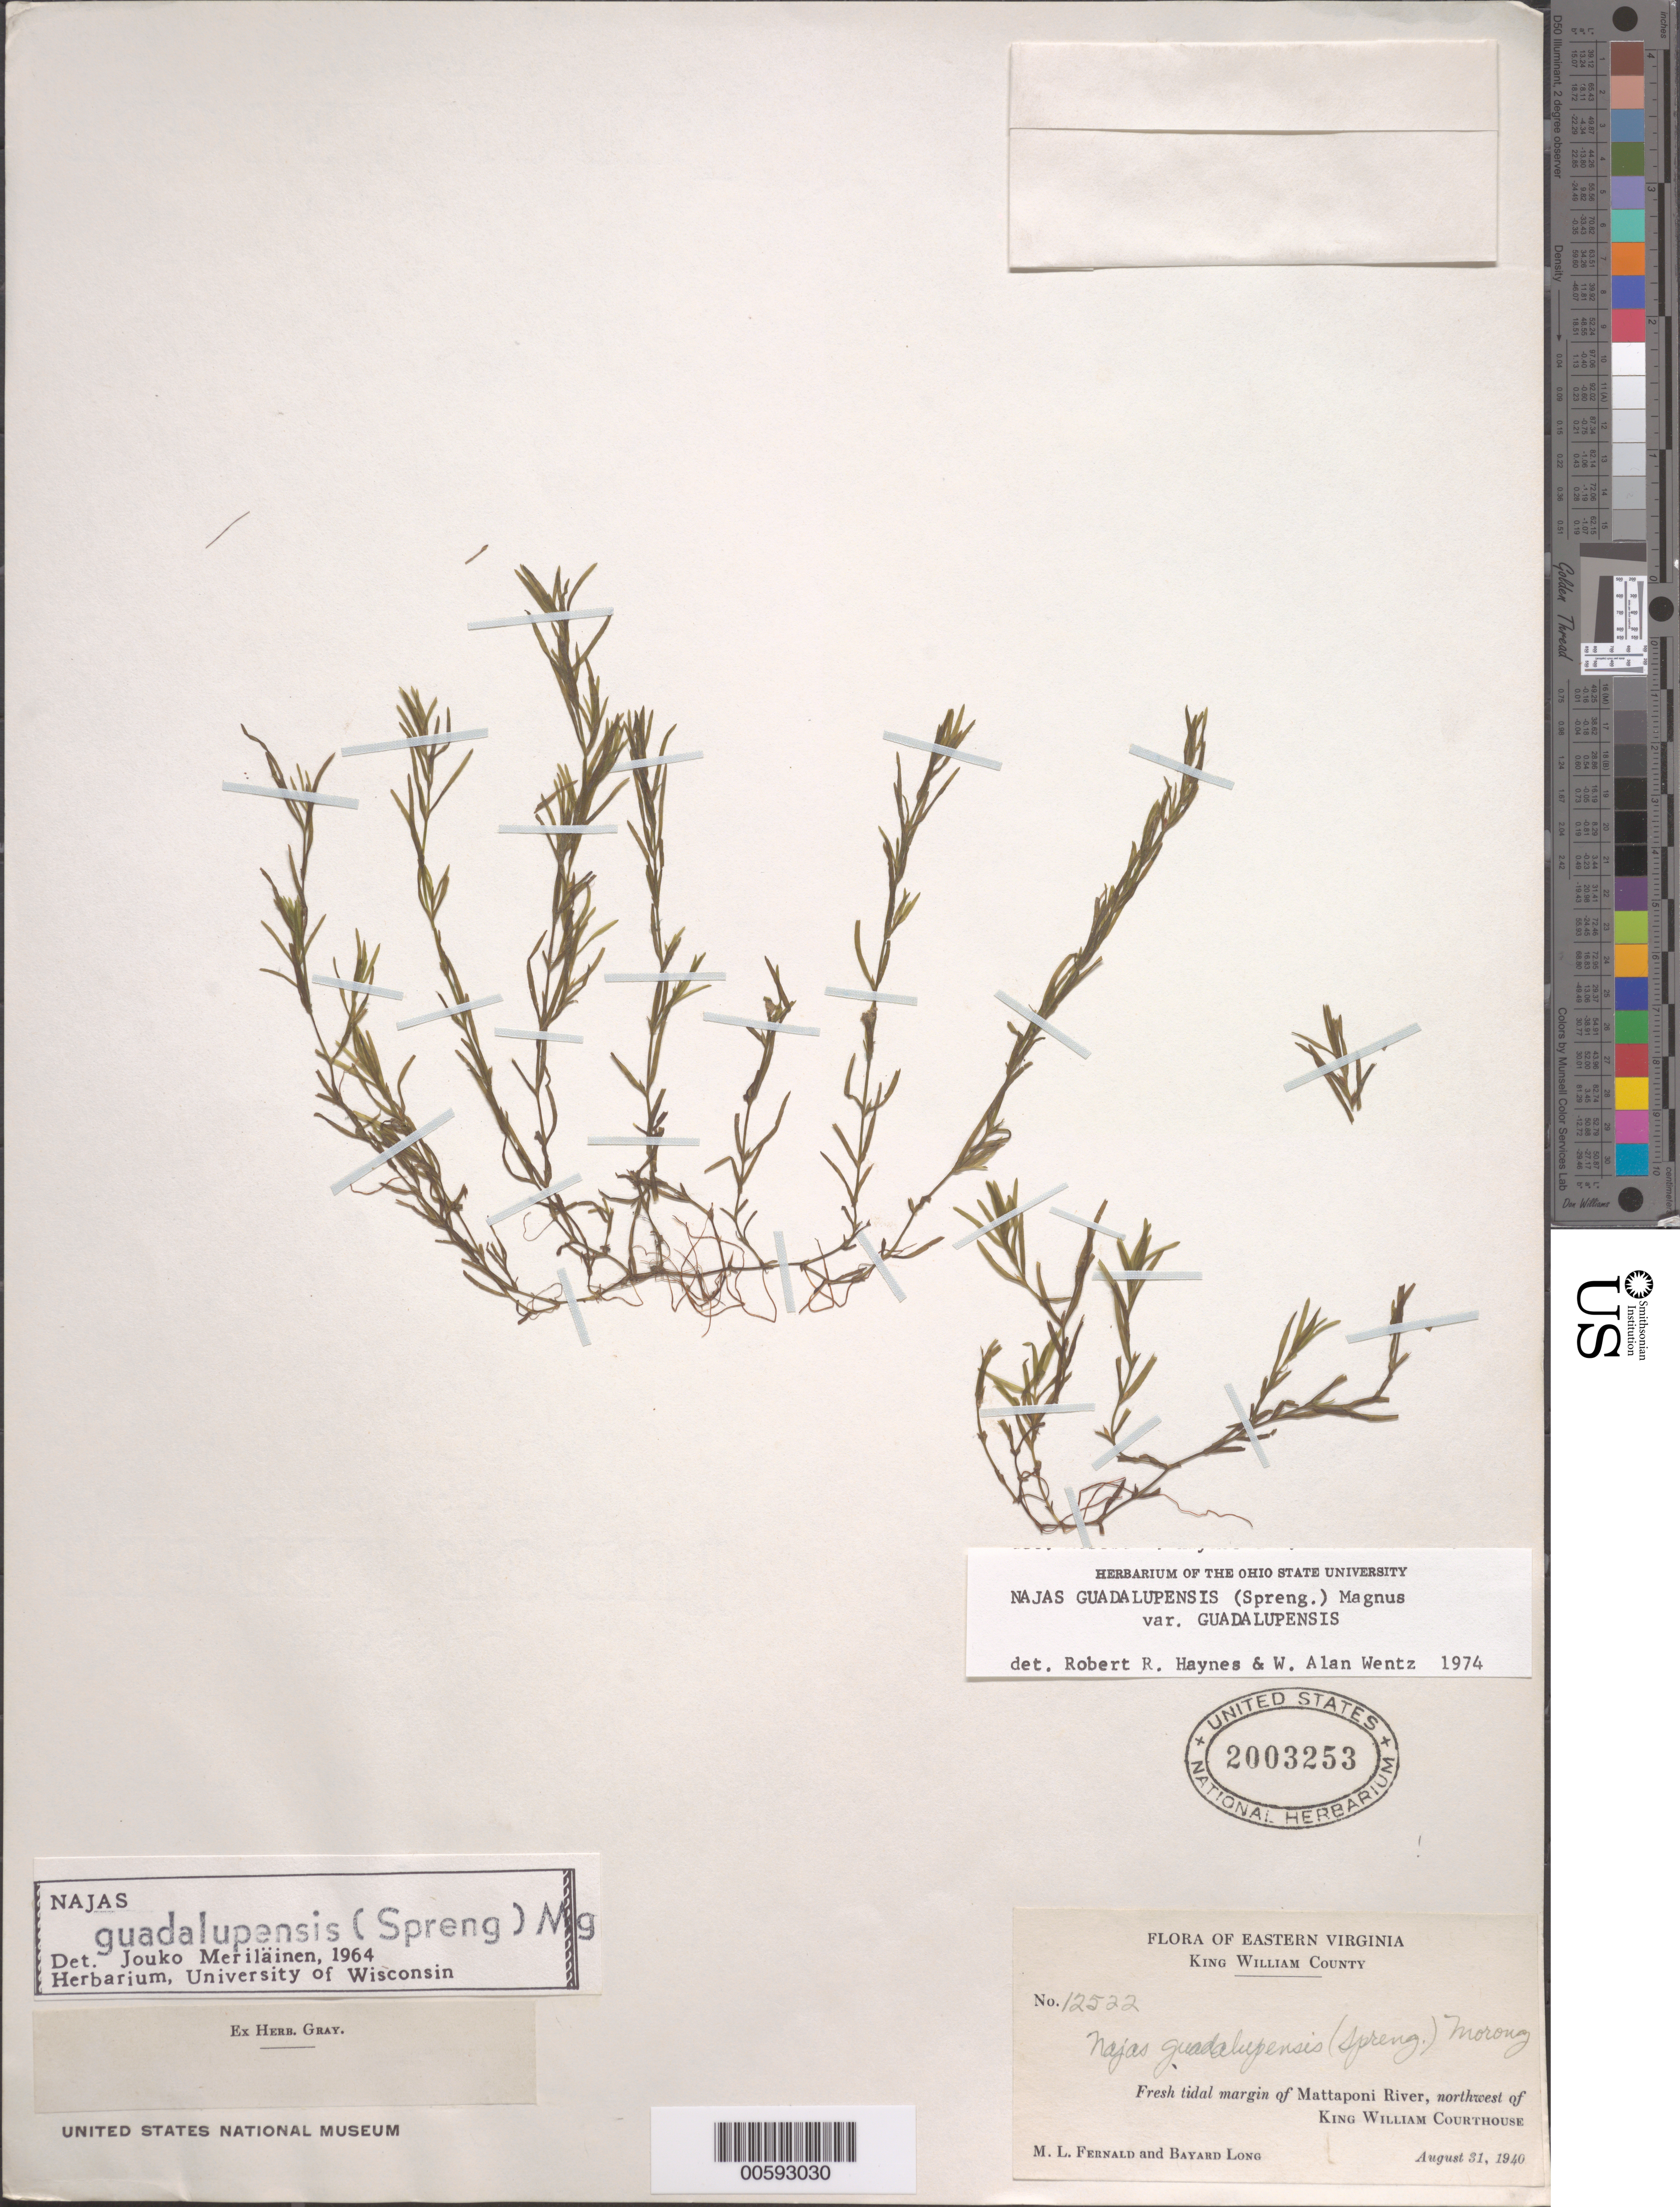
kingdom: Plantae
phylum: Tracheophyta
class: Liliopsida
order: Alismatales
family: Hydrocharitaceae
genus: Najas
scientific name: Najas guadalupensis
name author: (Spreng.) Magnus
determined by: Haynes, R. R.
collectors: M. L. Fernald & B. Long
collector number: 12522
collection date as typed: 31 Aug 1940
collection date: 1940-08-31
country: United States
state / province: Virginia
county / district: King William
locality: Mattaponi River, NW of King William Courthouse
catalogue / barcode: US 2003253